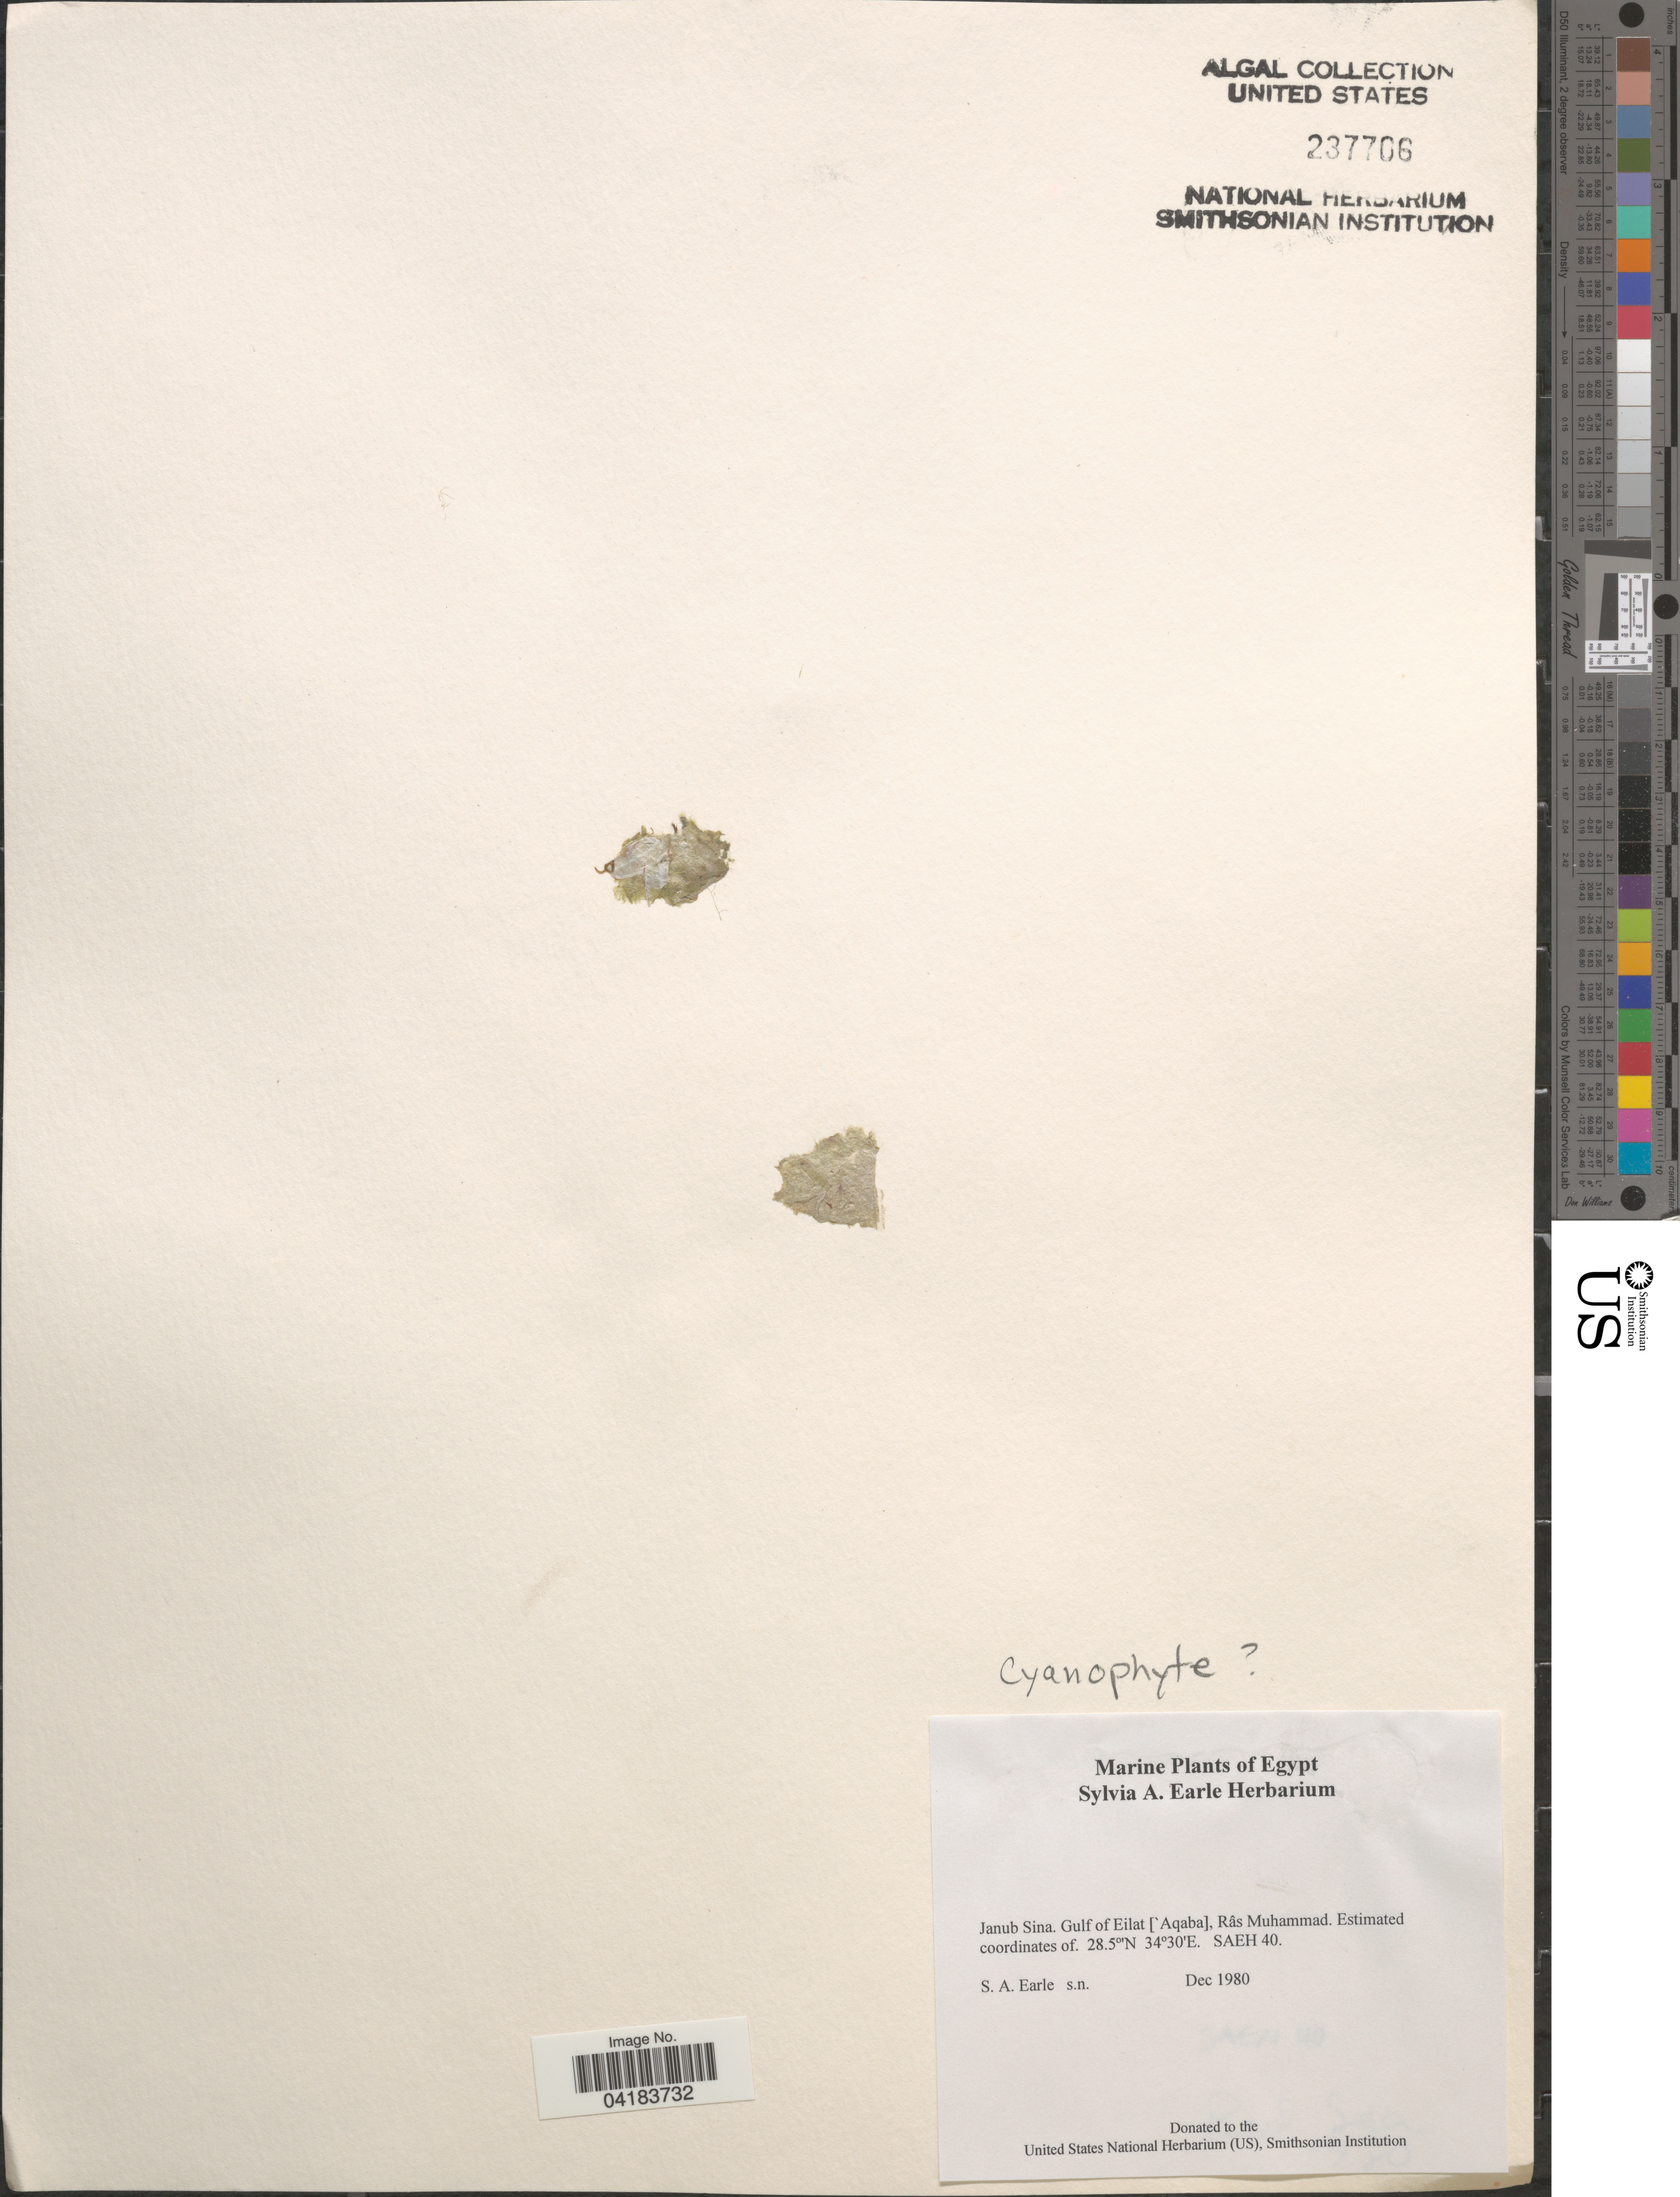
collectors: S. A. Earle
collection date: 1980-12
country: Egypt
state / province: Janub Sina'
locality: Gulf of Eilat ['Aqaba], Râs Muhammad.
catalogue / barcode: US 237706